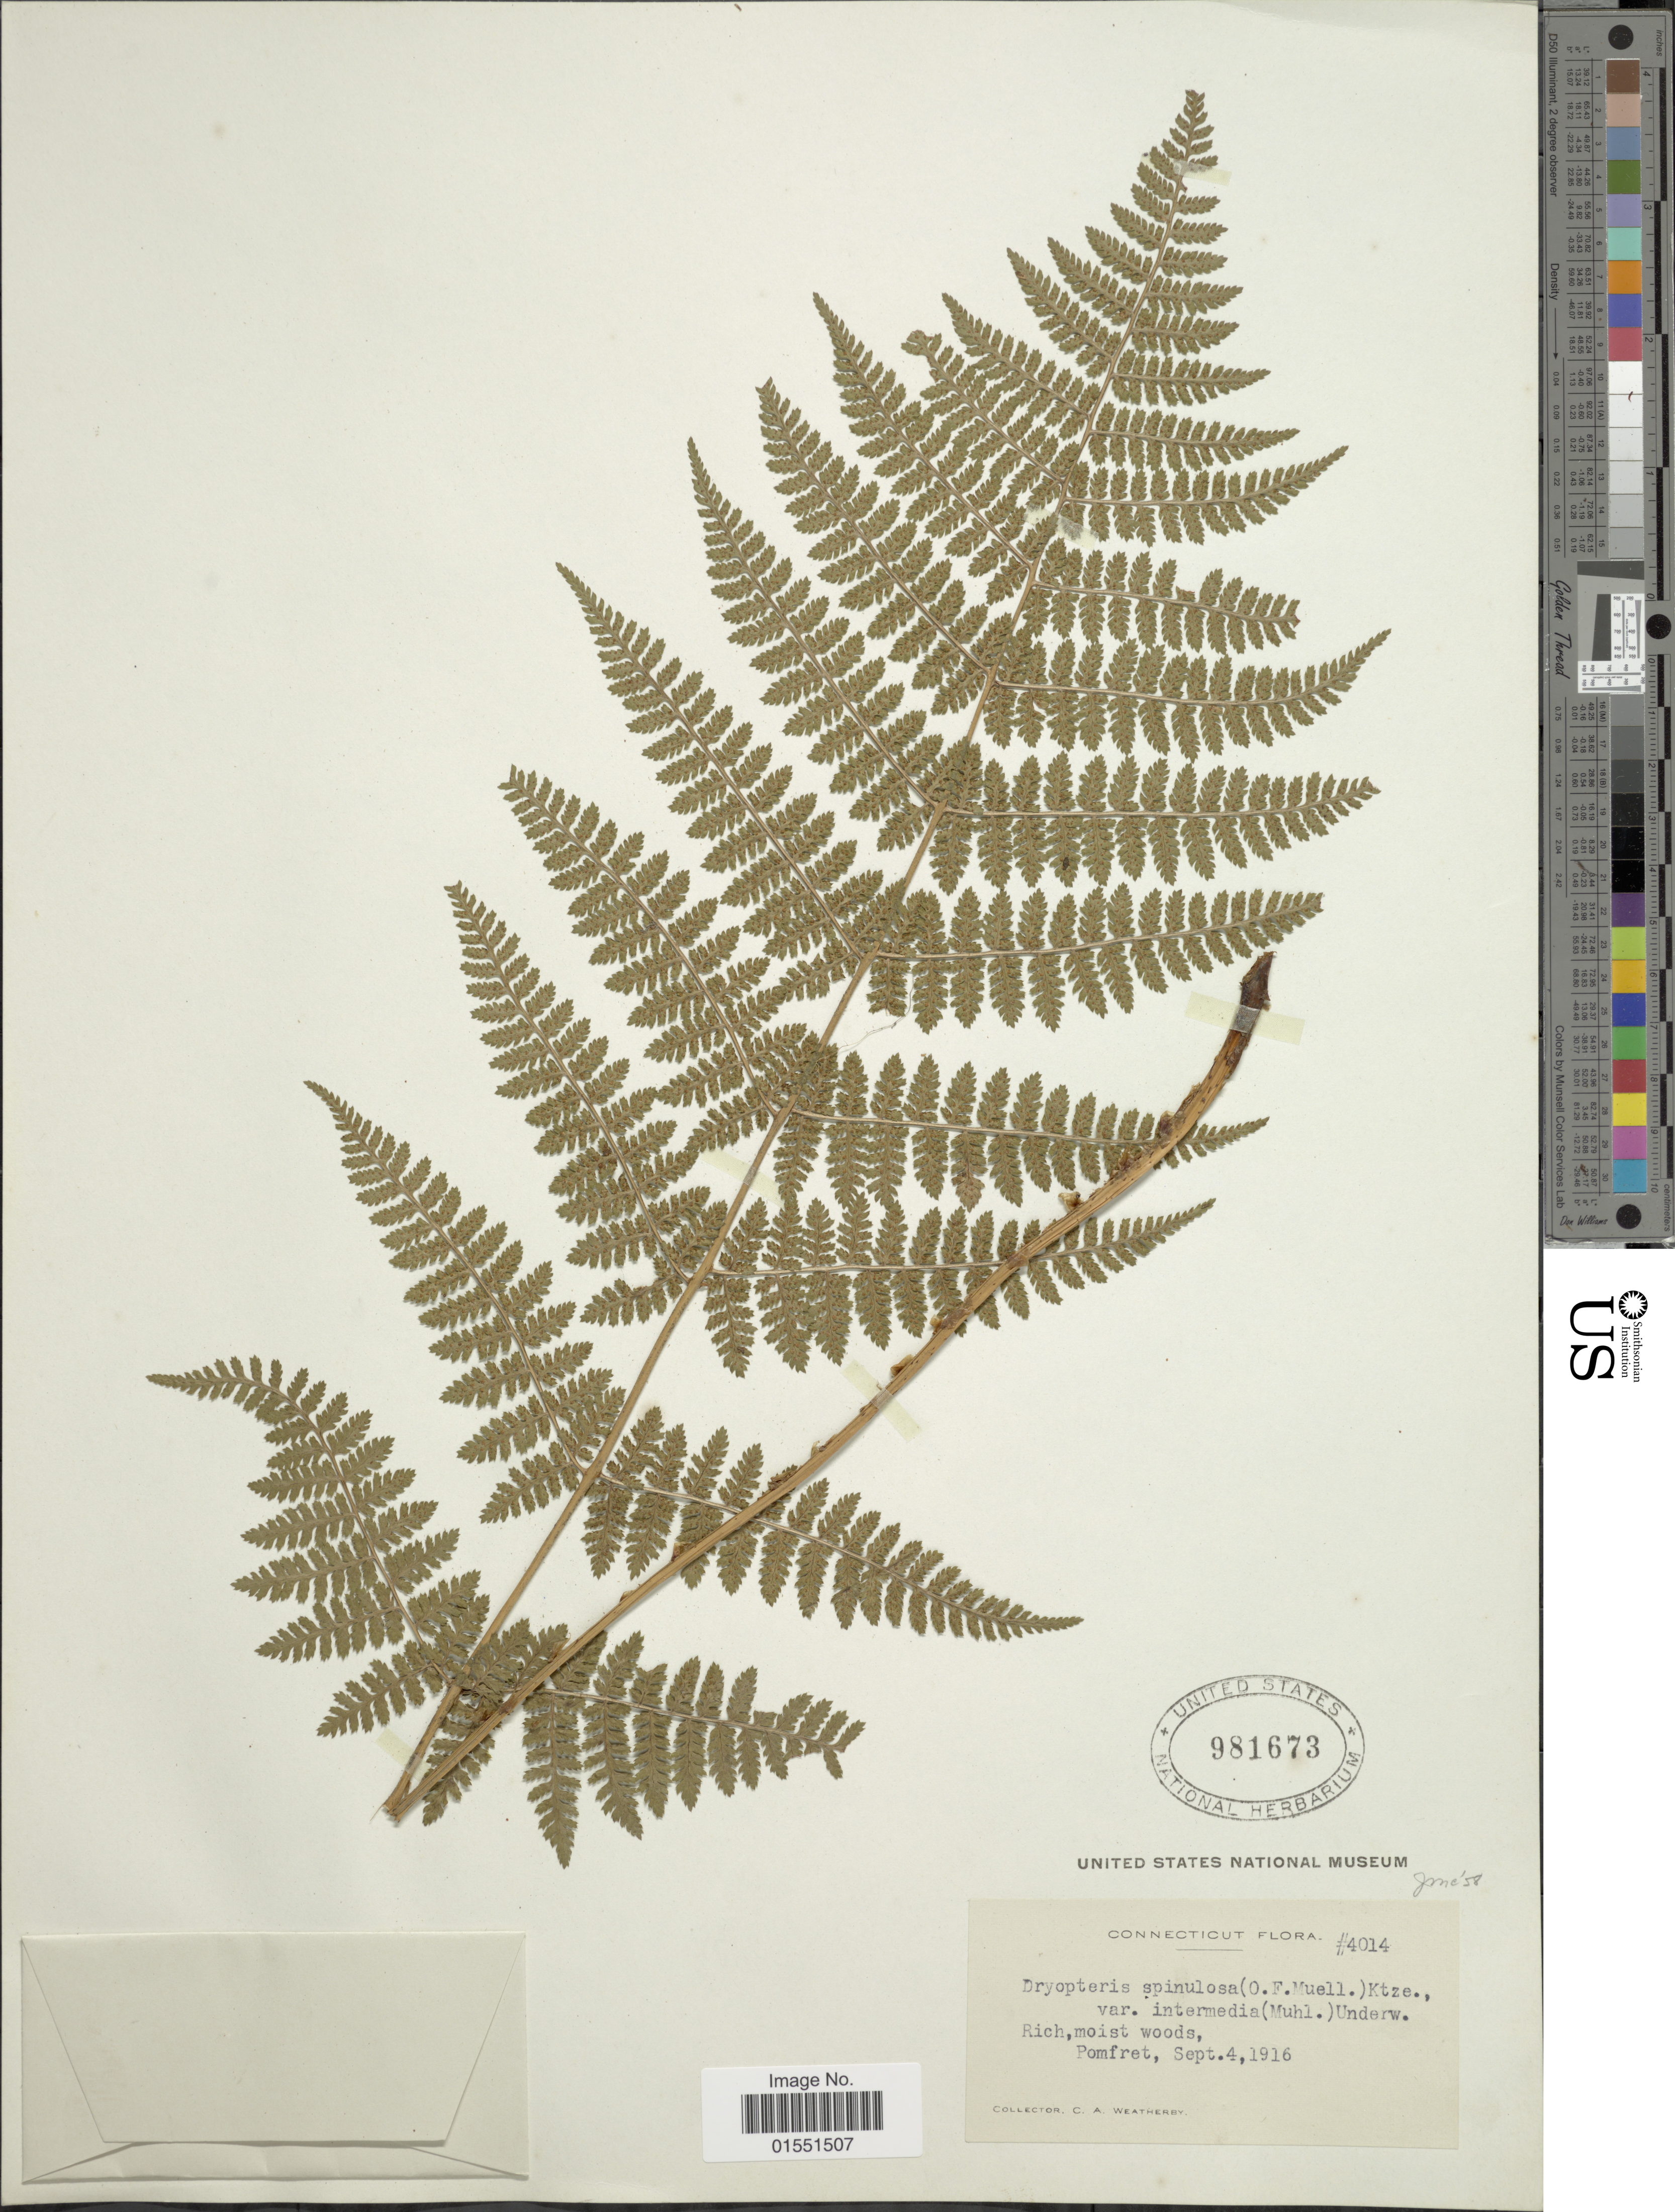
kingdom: Plantae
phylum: Tracheophyta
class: Polypodiopsida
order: Polypodiales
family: Dryopteridaceae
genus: Dryopteris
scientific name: Dryopteris intermedia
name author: (Muhl.) A. Gray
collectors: C. A. Weatherby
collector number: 4014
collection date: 1916-09-04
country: United States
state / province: Connecticut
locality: Pomfret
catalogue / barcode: US 981673